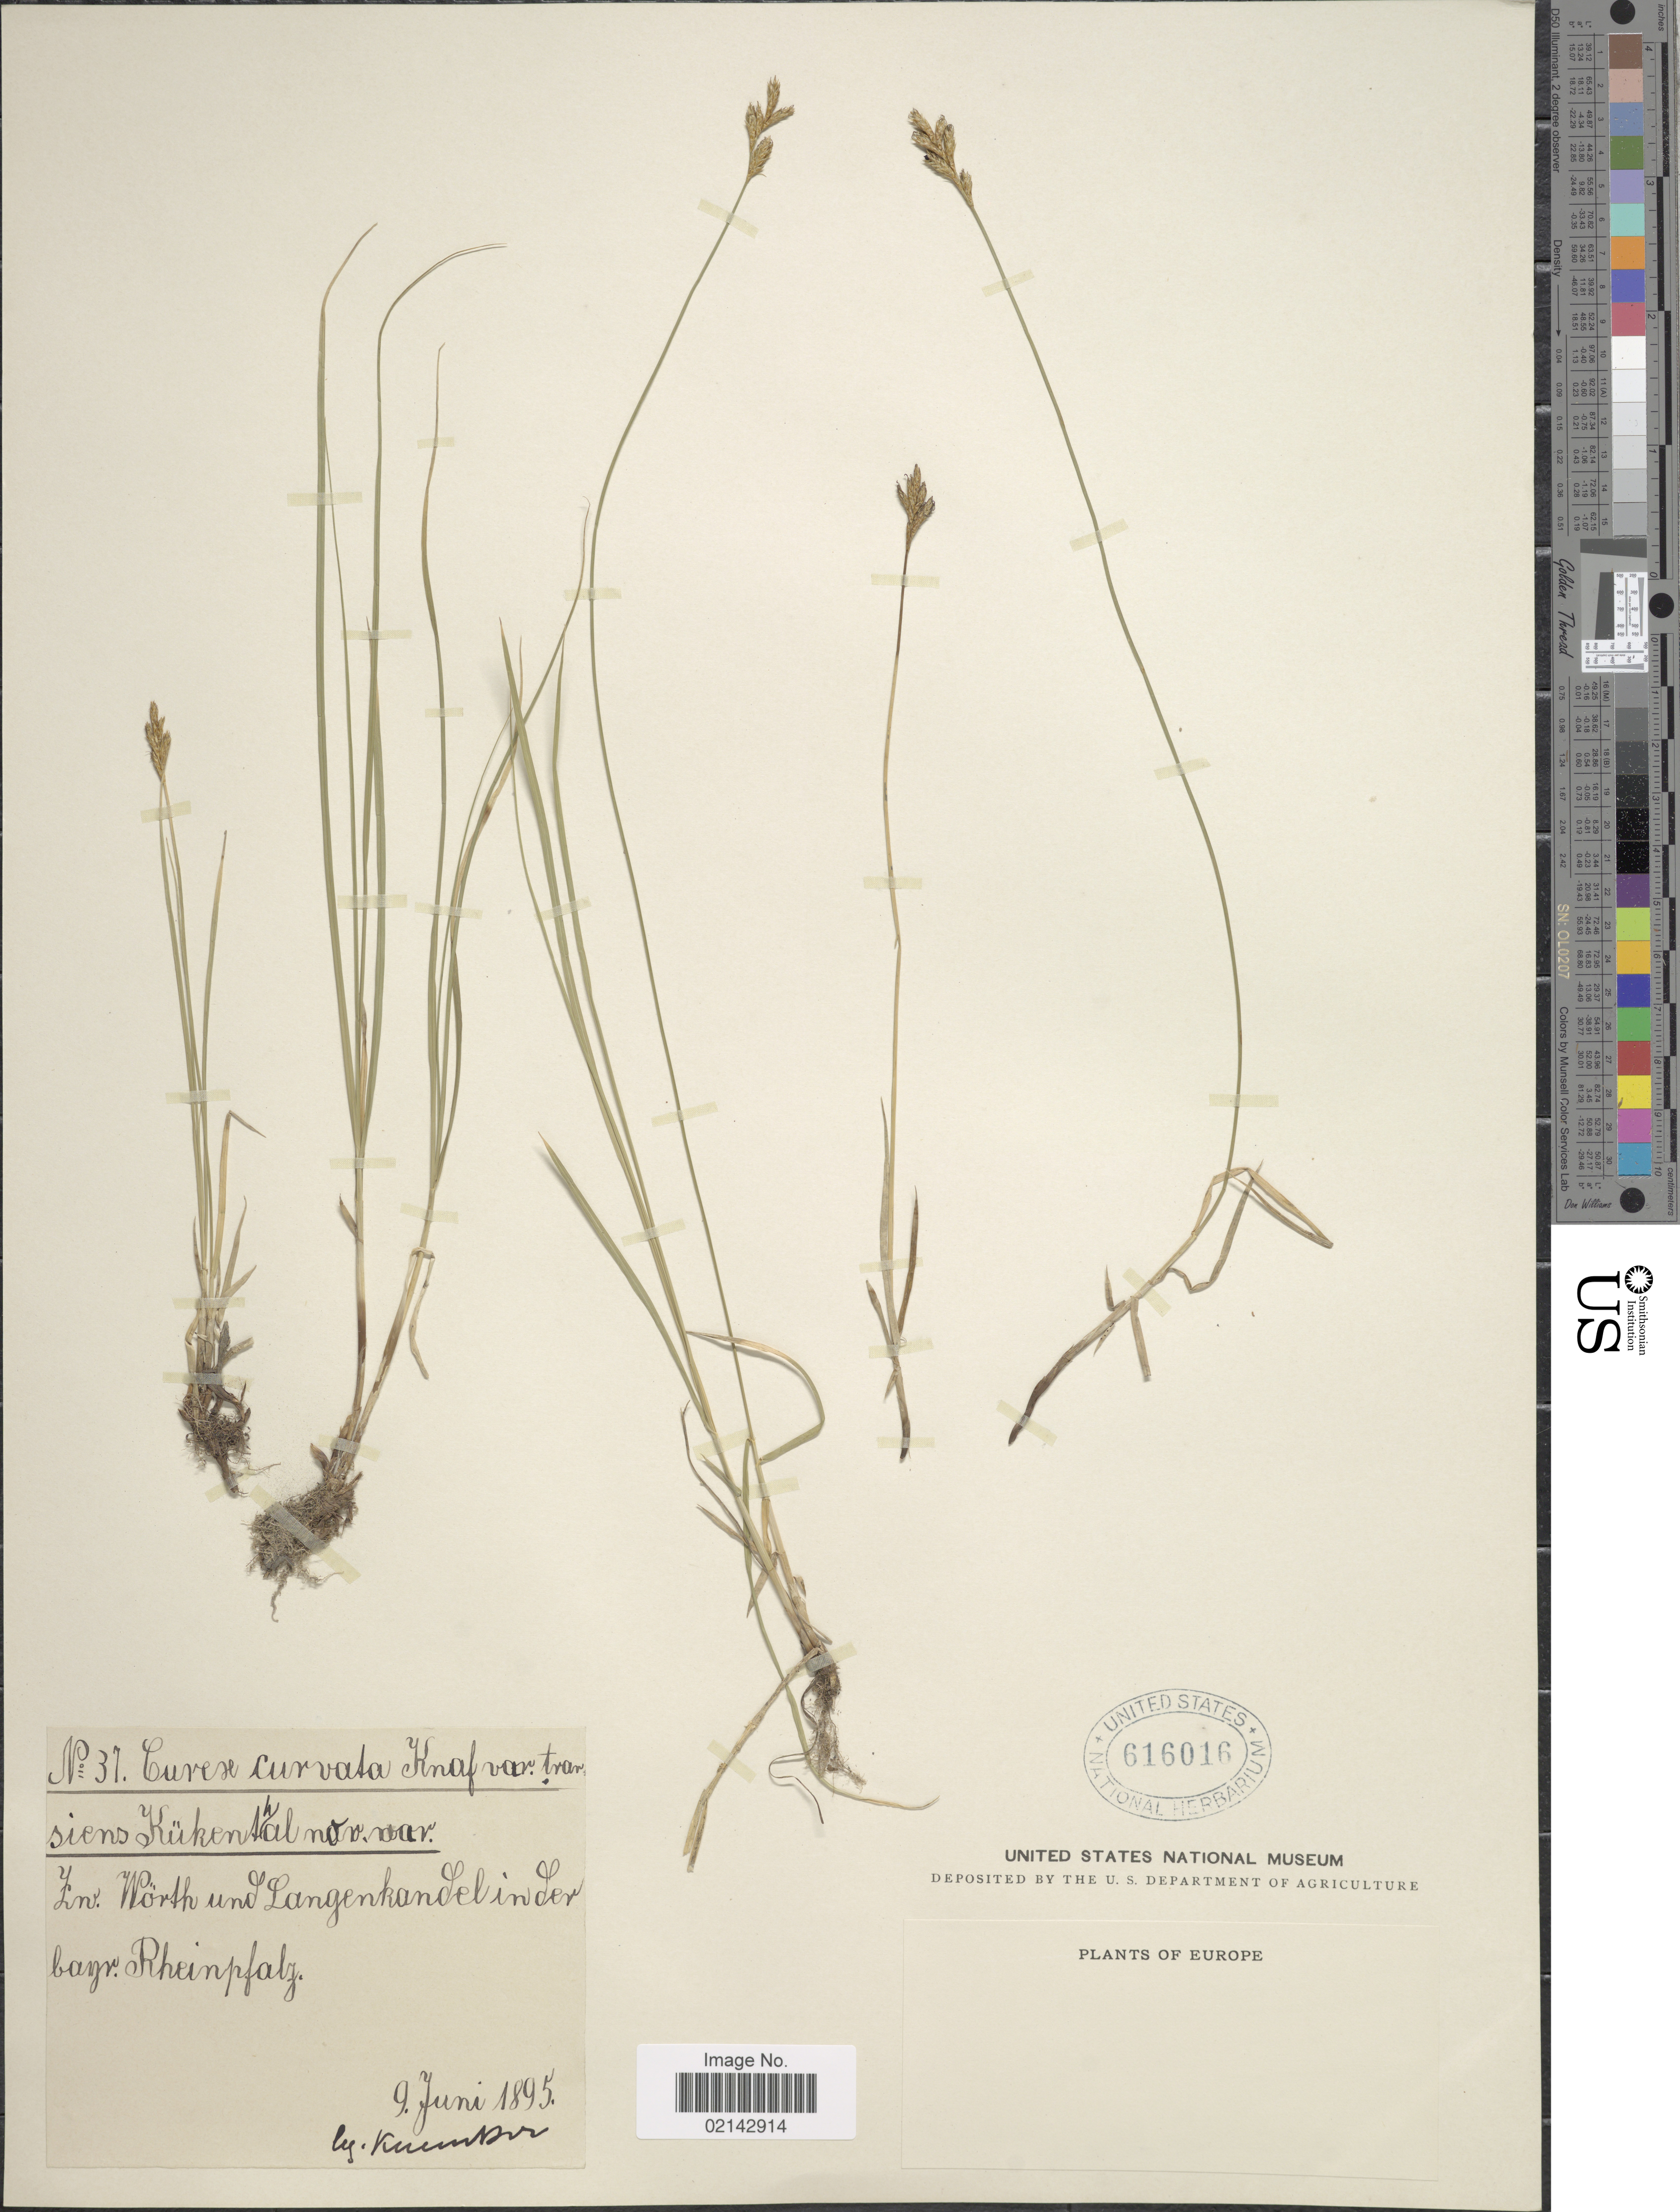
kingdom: Plantae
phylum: Tracheophyta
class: Liliopsida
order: Poales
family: Cyperaceae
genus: Carex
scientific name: Carex curvata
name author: Knaf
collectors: Kneucker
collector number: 37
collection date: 1895-06-09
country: Germany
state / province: Rhineland-Palatinate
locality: In Worth und Langenkandel in der bayr. Rheinpfalz.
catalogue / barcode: US 616016